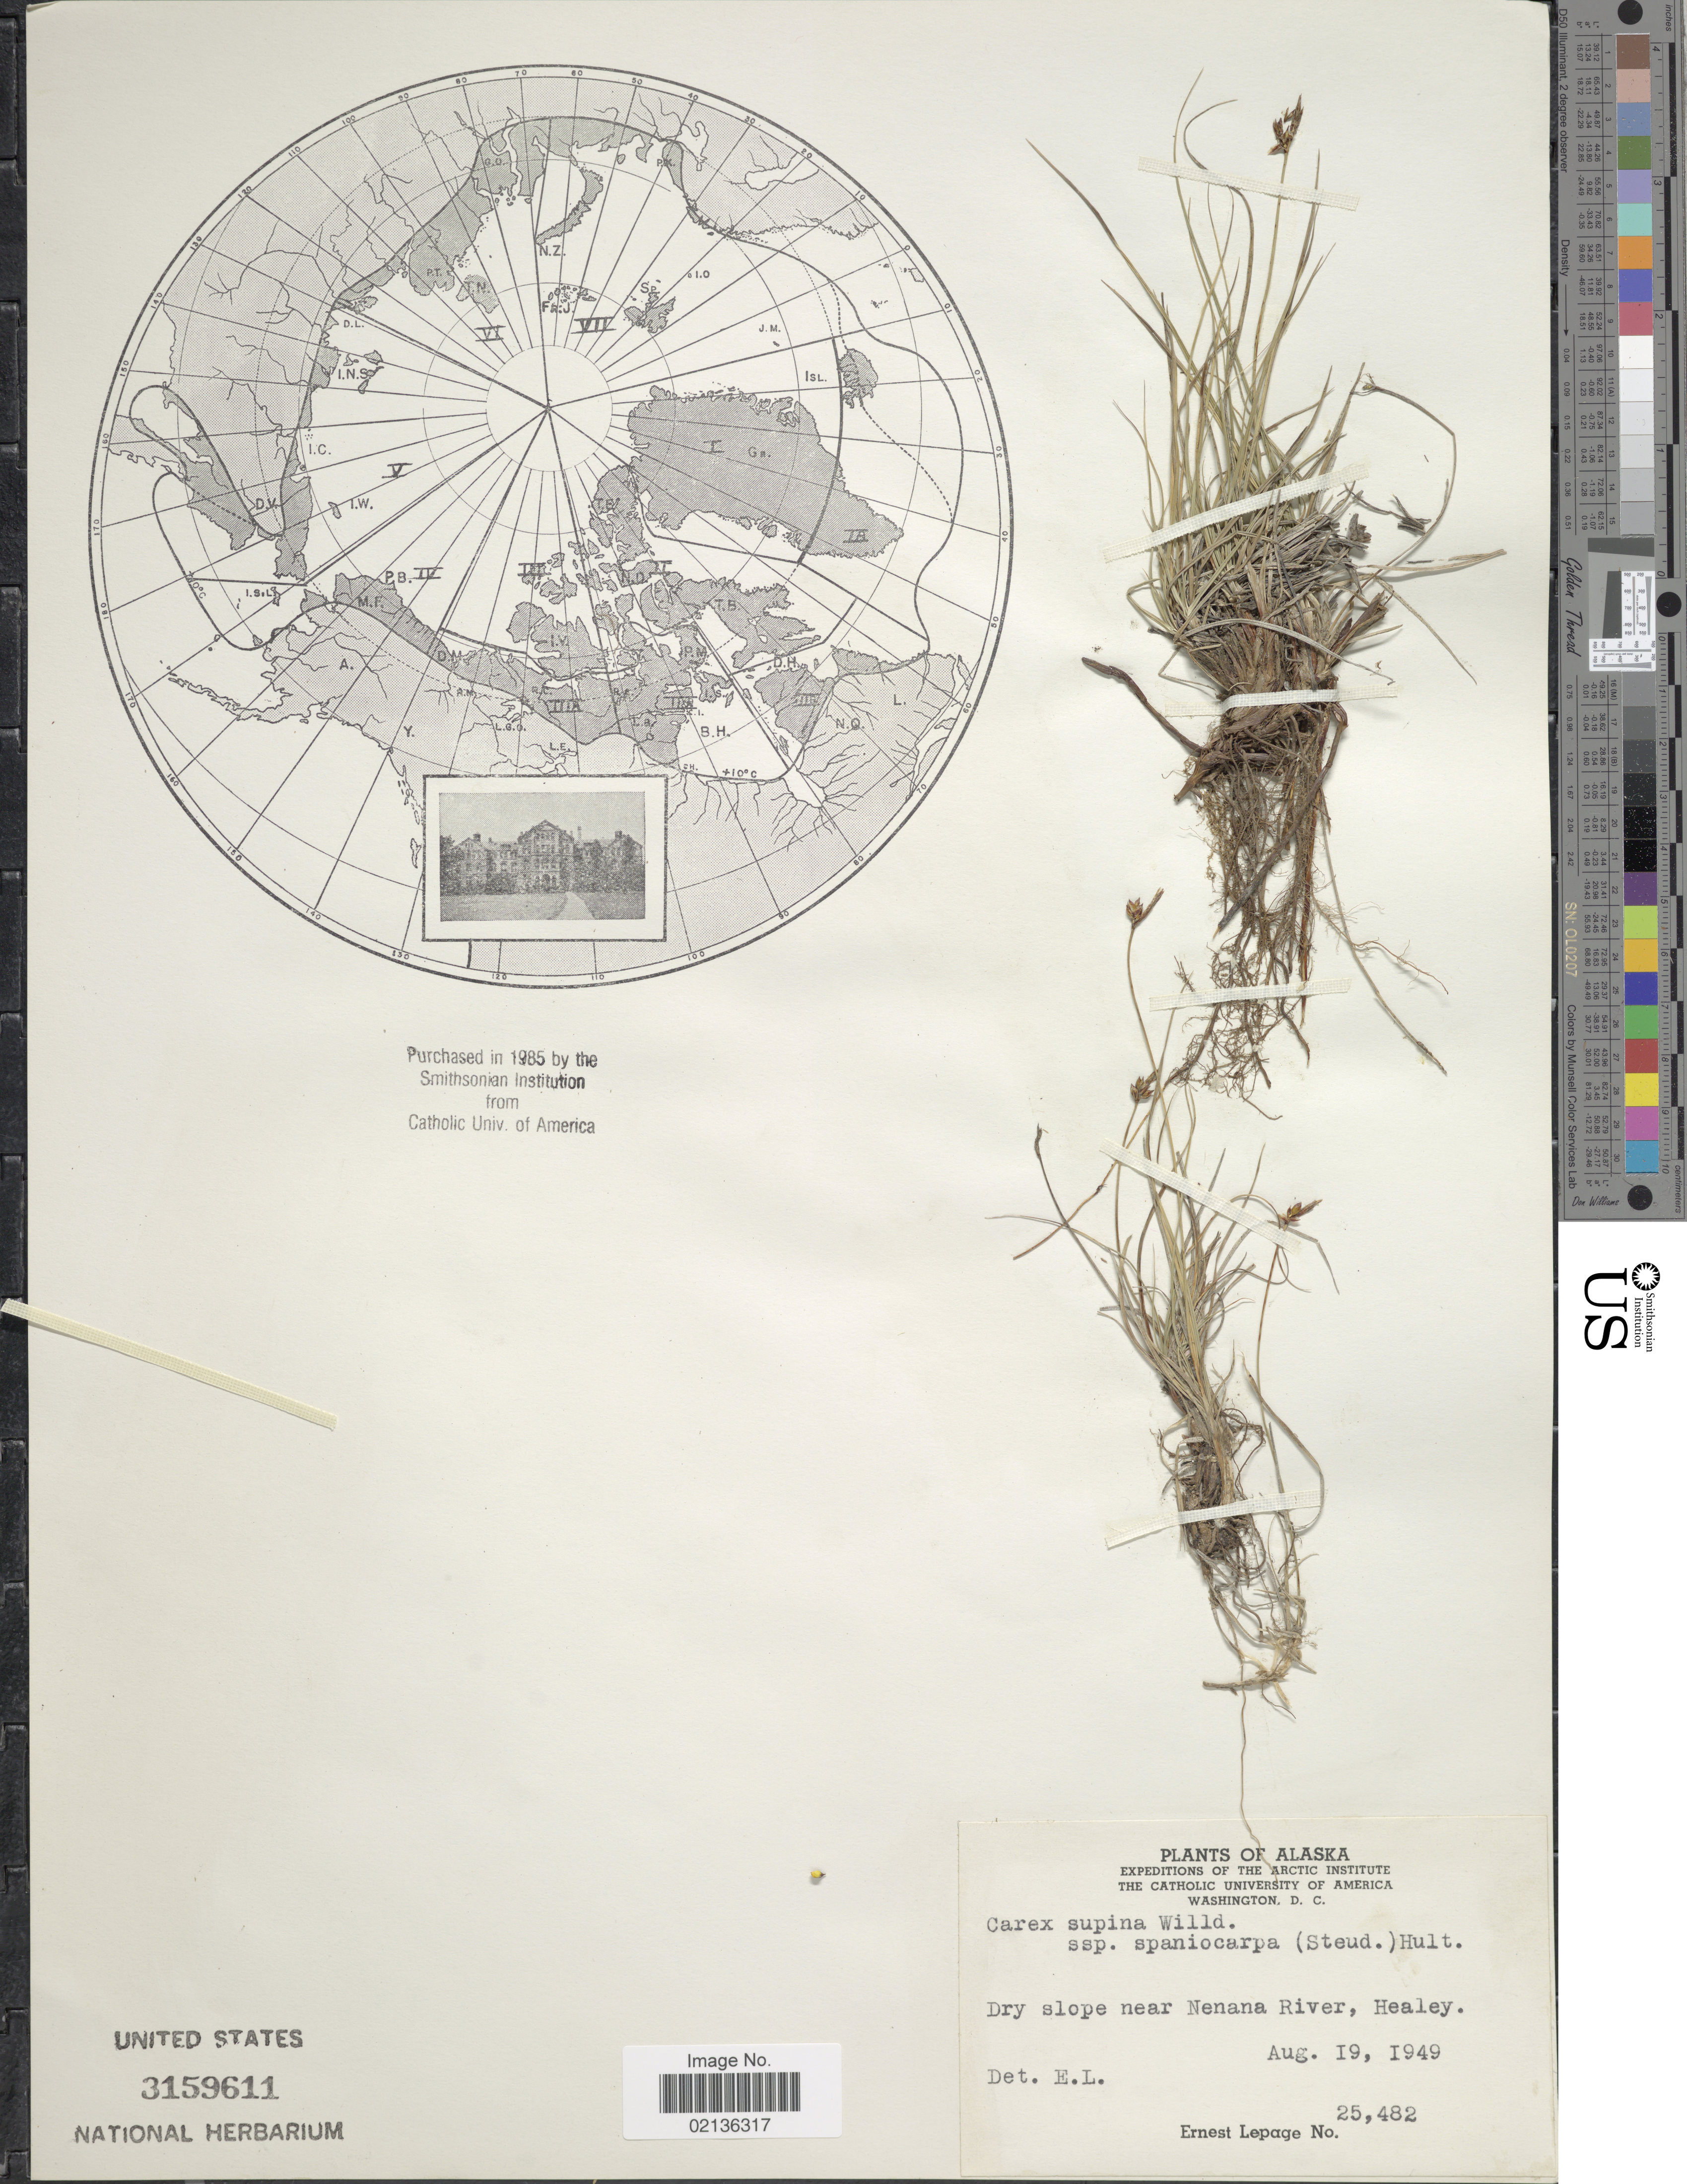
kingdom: Plantae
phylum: Tracheophyta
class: Liliopsida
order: Poales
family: Cyperaceae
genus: Carex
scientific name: Carex supina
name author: Willd. ex Wahlenb.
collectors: E. Lepage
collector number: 25482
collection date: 1949-08-19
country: United States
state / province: Alaska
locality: Dry slope near Nenana River, Healey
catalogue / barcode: US 3159611